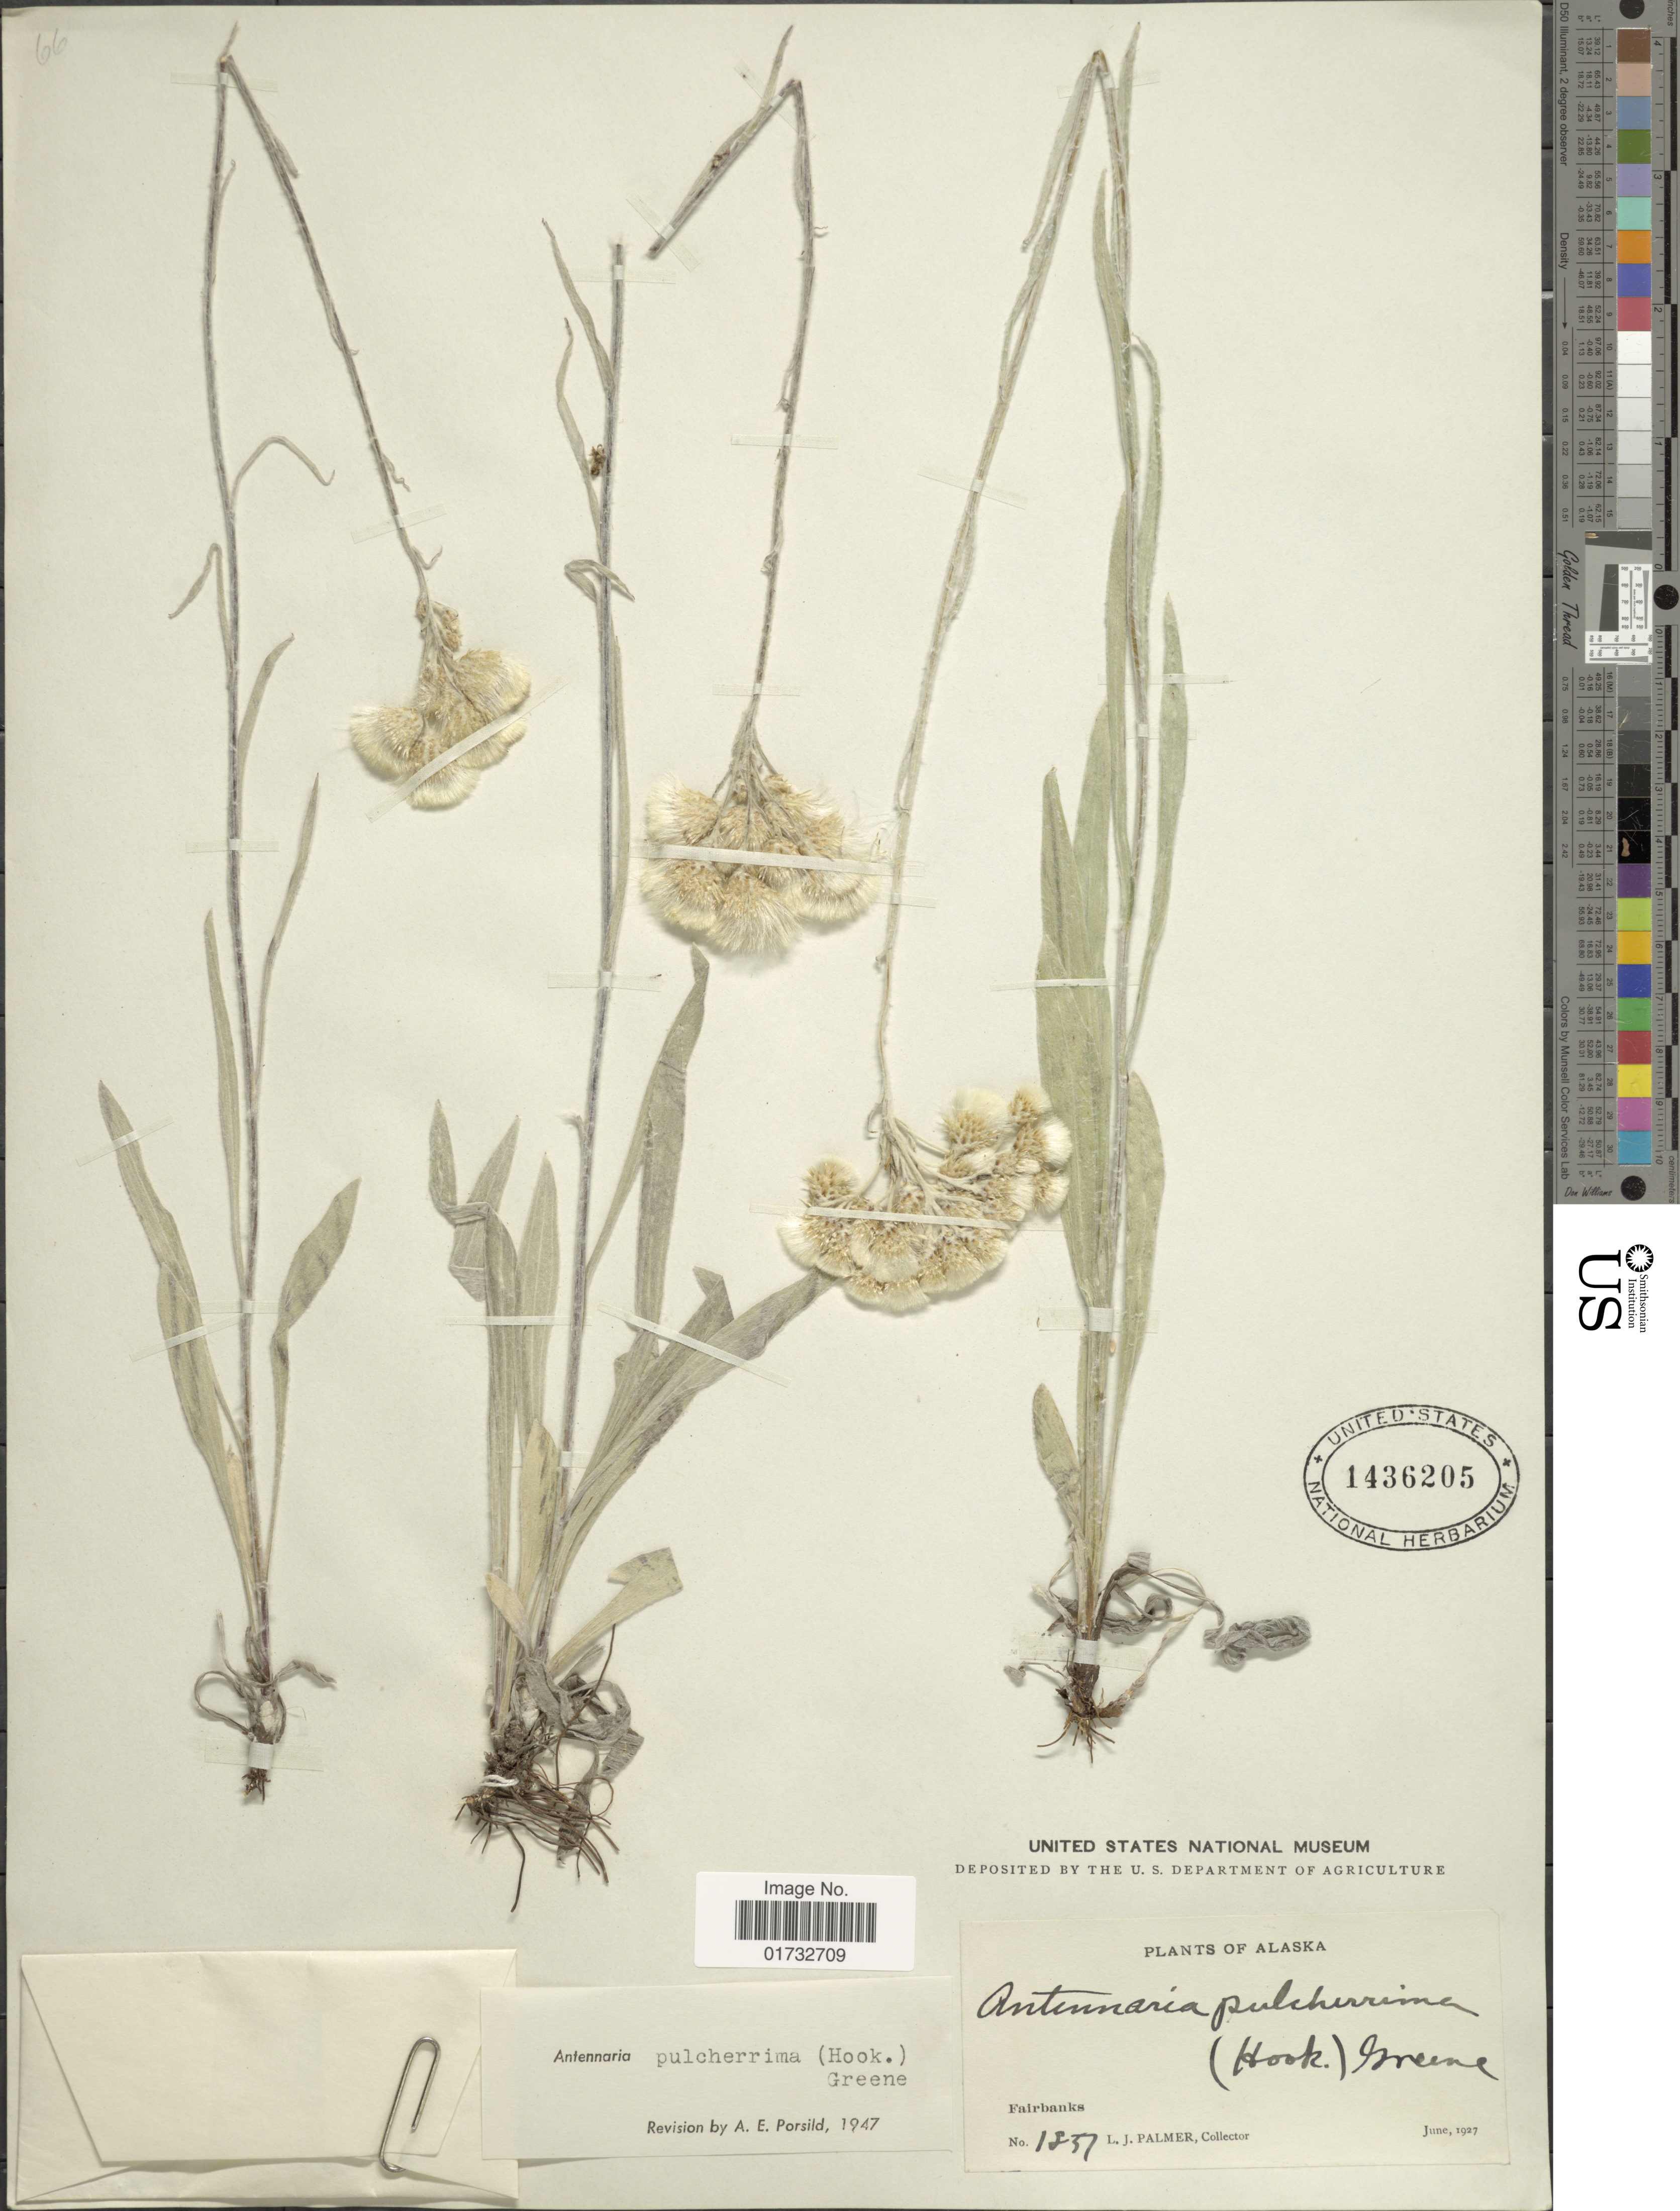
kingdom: Plantae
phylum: Tracheophyta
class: Magnoliopsida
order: Asterales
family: Asteraceae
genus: Antennaria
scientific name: Antennaria pulcherrima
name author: (Hook.) Greene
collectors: L. J. Palmer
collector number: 1857*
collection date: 1927-06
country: United States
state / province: Alaska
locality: Fairbanks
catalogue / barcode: US 1436205